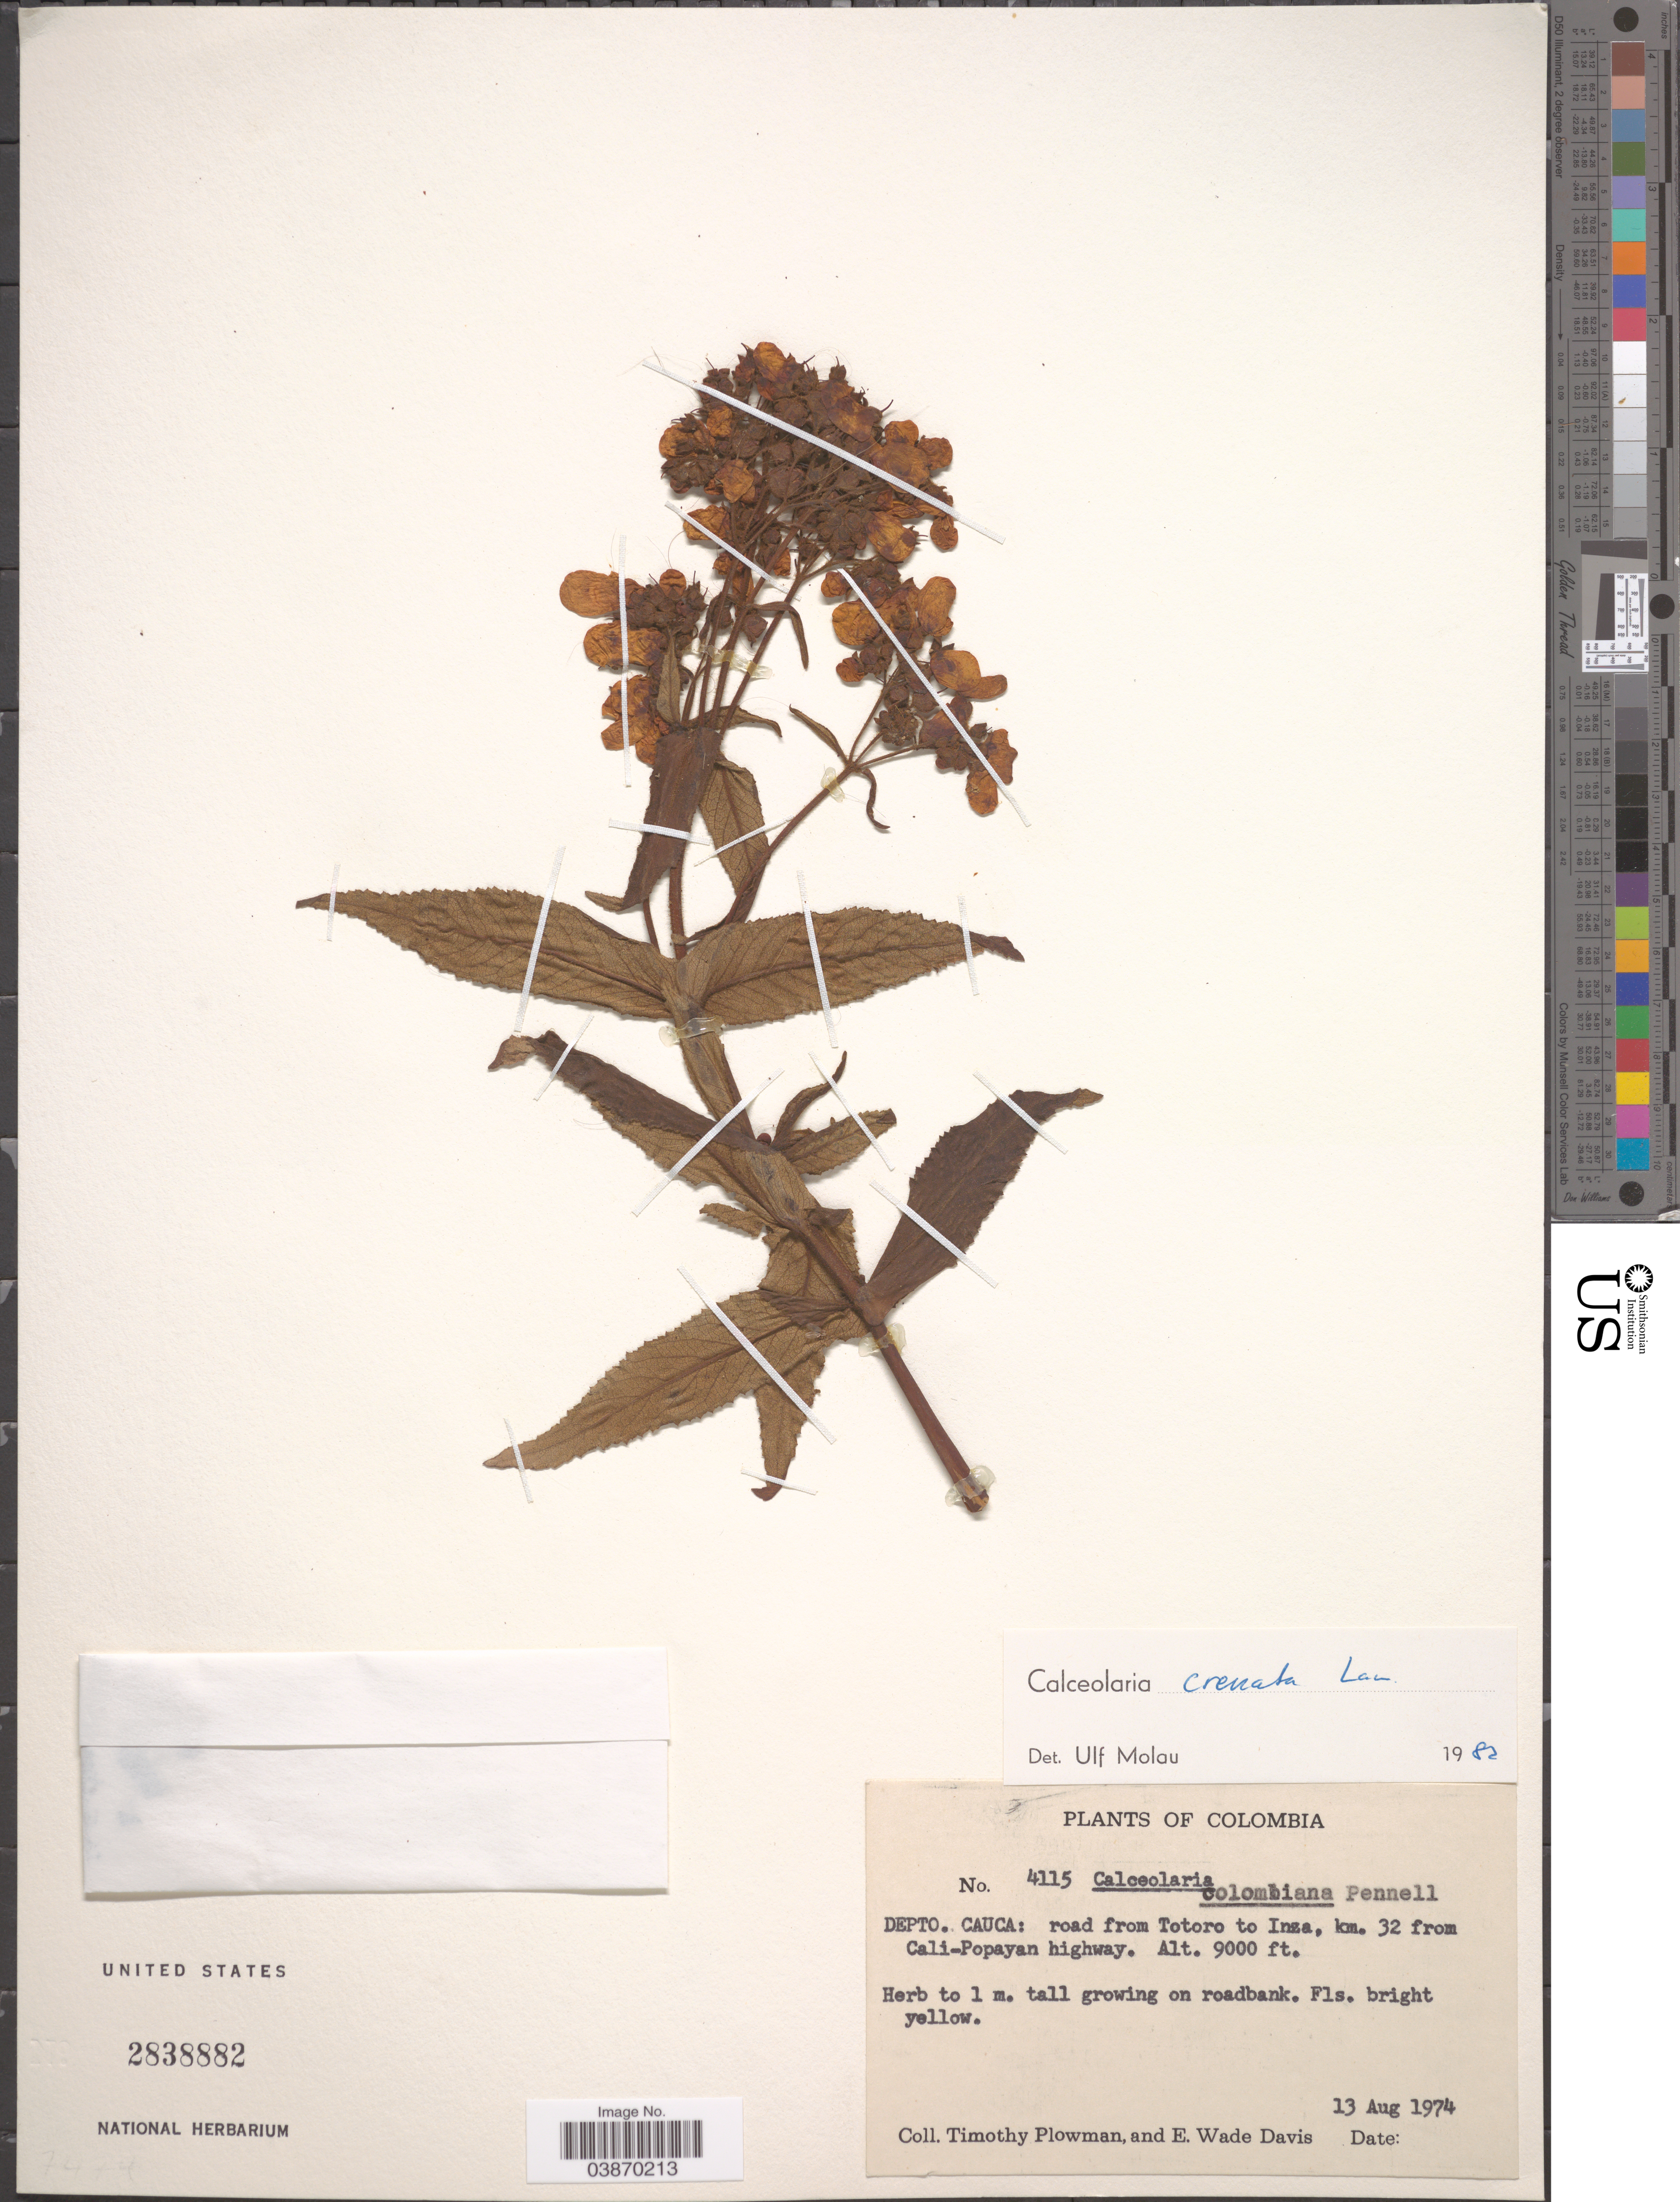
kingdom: Plantae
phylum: Tracheophyta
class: Magnoliopsida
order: Lamiales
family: Calceolariaceae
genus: Calceolaria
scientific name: Calceolaria crenata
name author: Lam.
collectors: T. Plowman & E. Wade-Davis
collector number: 4115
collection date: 1974-08-13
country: Colombia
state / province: Cauca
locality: Depto. Cauca: road from Totoro to Inza, km. 32 from Cali-Popayan highway.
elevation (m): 2743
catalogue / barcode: US 2838882